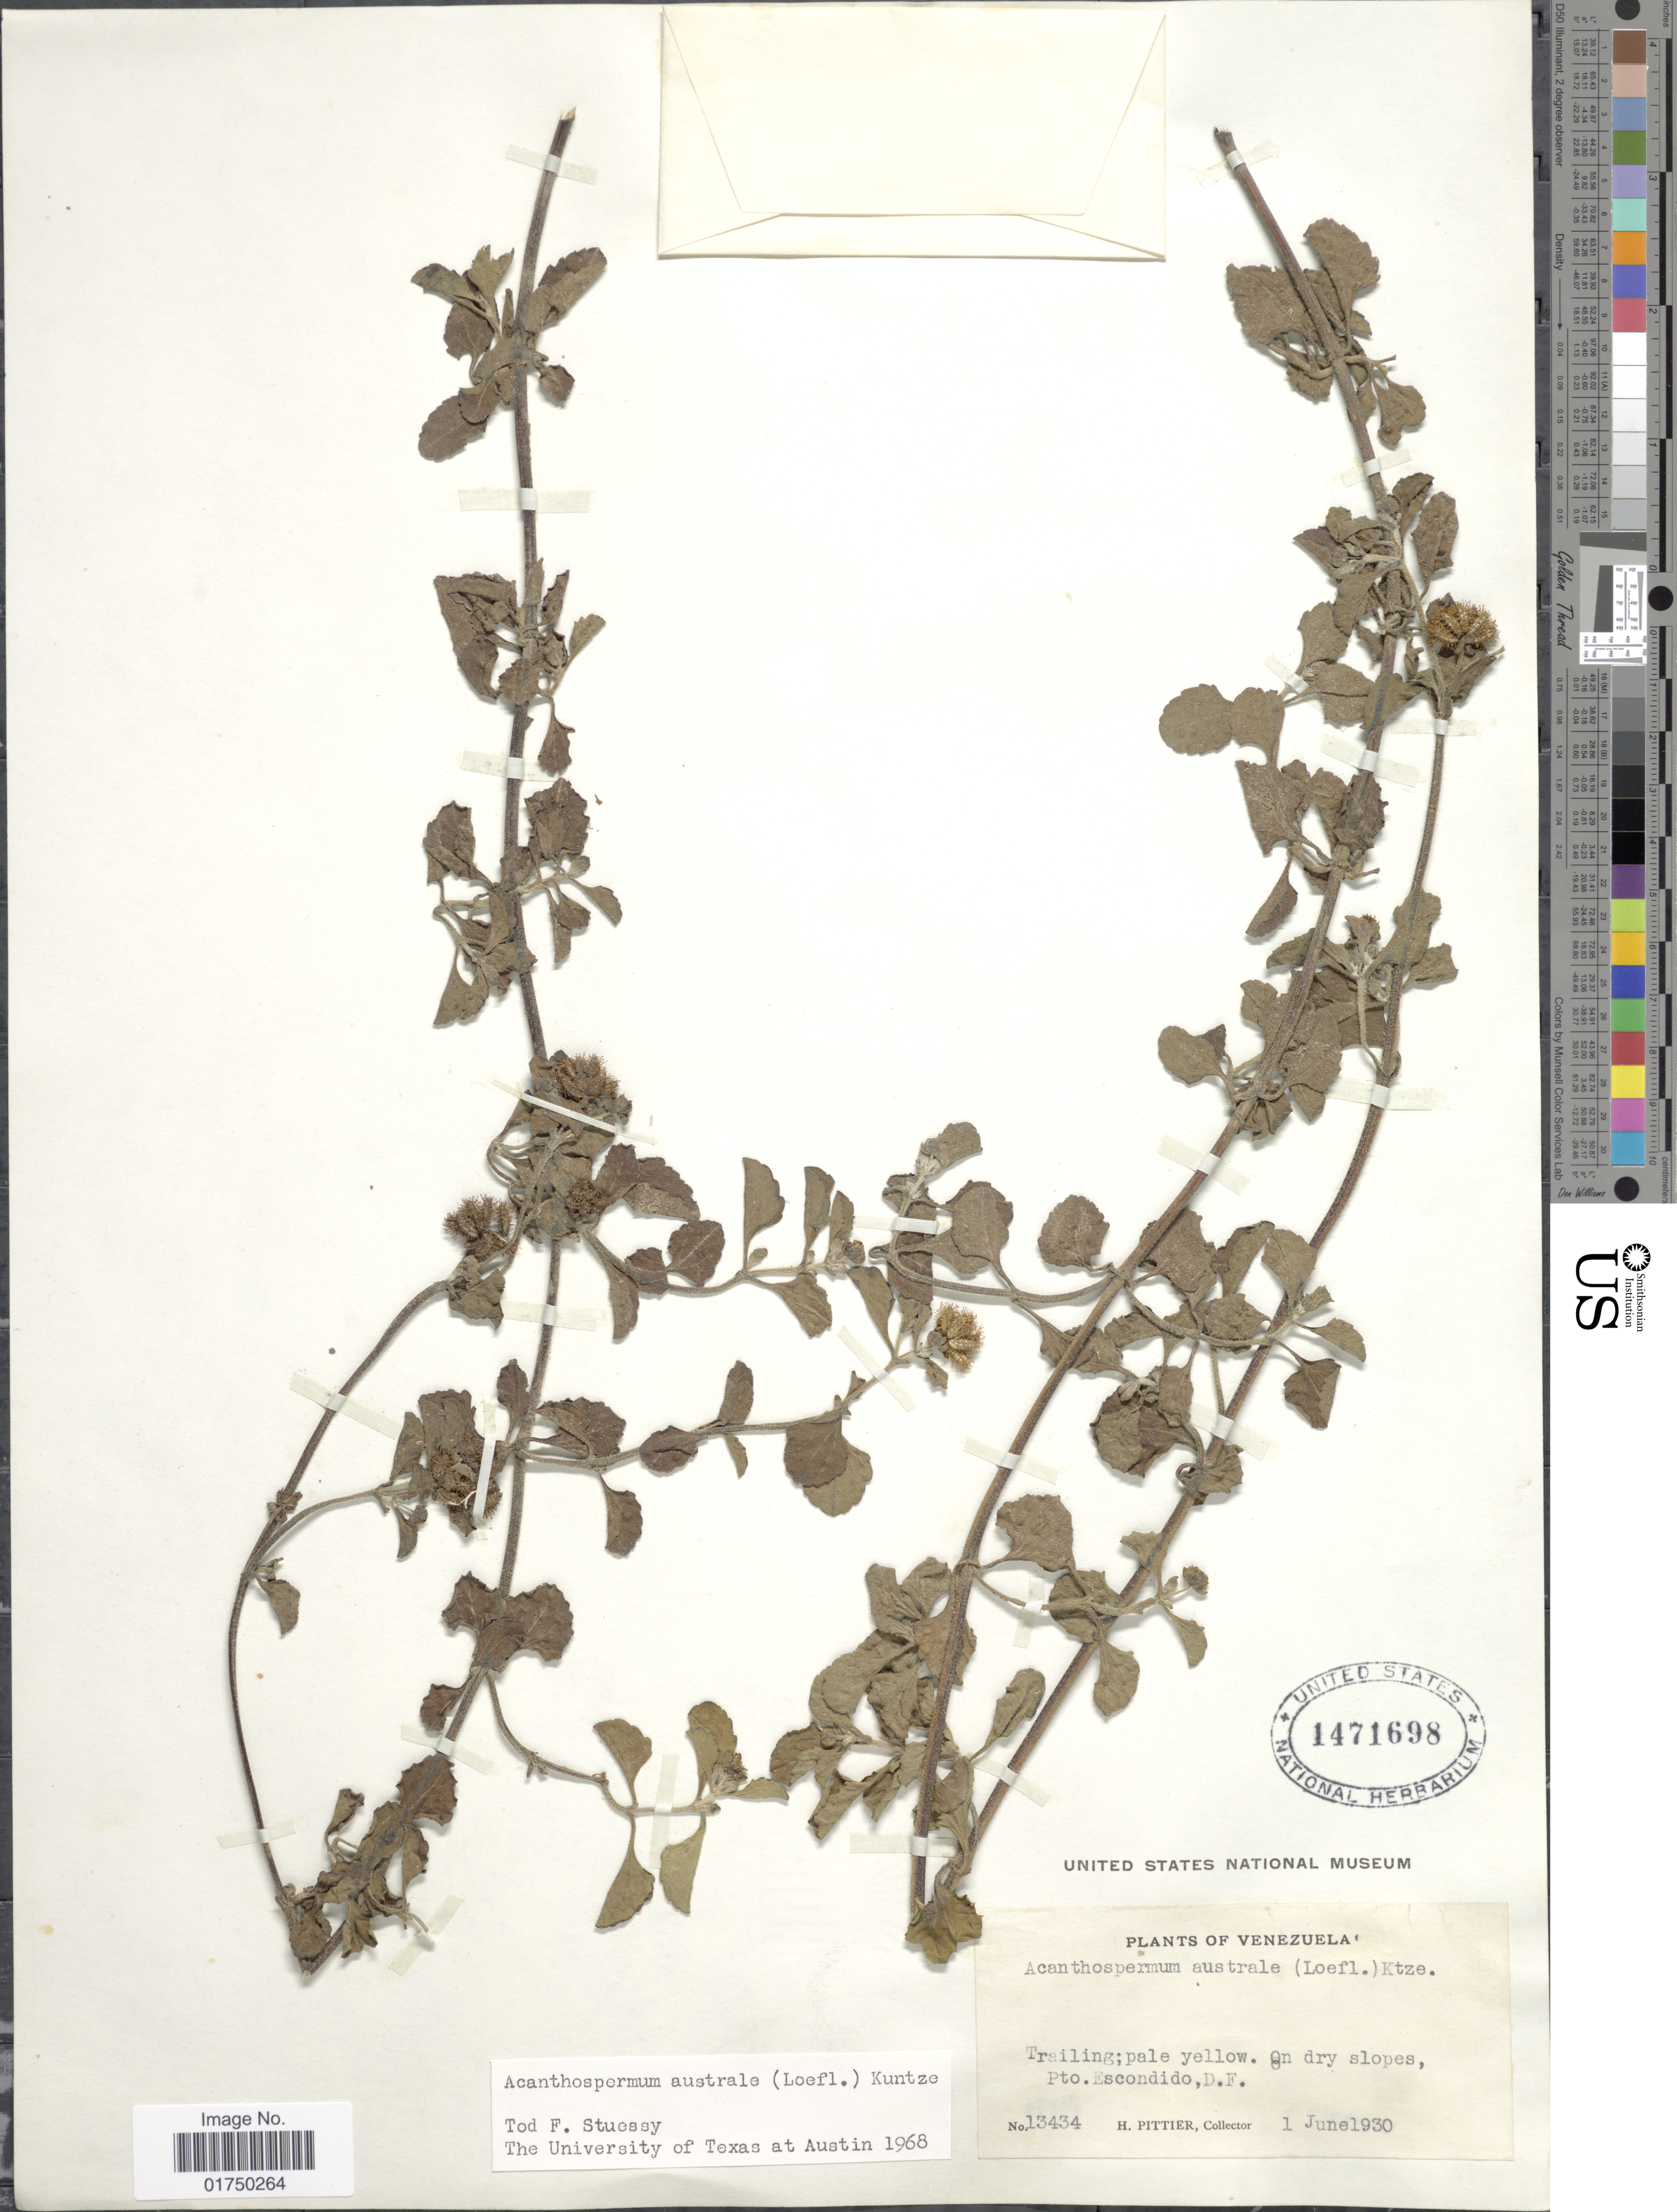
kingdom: Plantae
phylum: Tracheophyta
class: Magnoliopsida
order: Asterales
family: Asteraceae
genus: Acanthospermum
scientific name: Acanthospermum australe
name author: (Loefl.) Kuntze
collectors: H. F. Pittier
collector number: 13434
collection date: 1930-06-01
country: Venezuela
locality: On dry slopes, Pto. Escondido, D.F.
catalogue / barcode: US 1471698